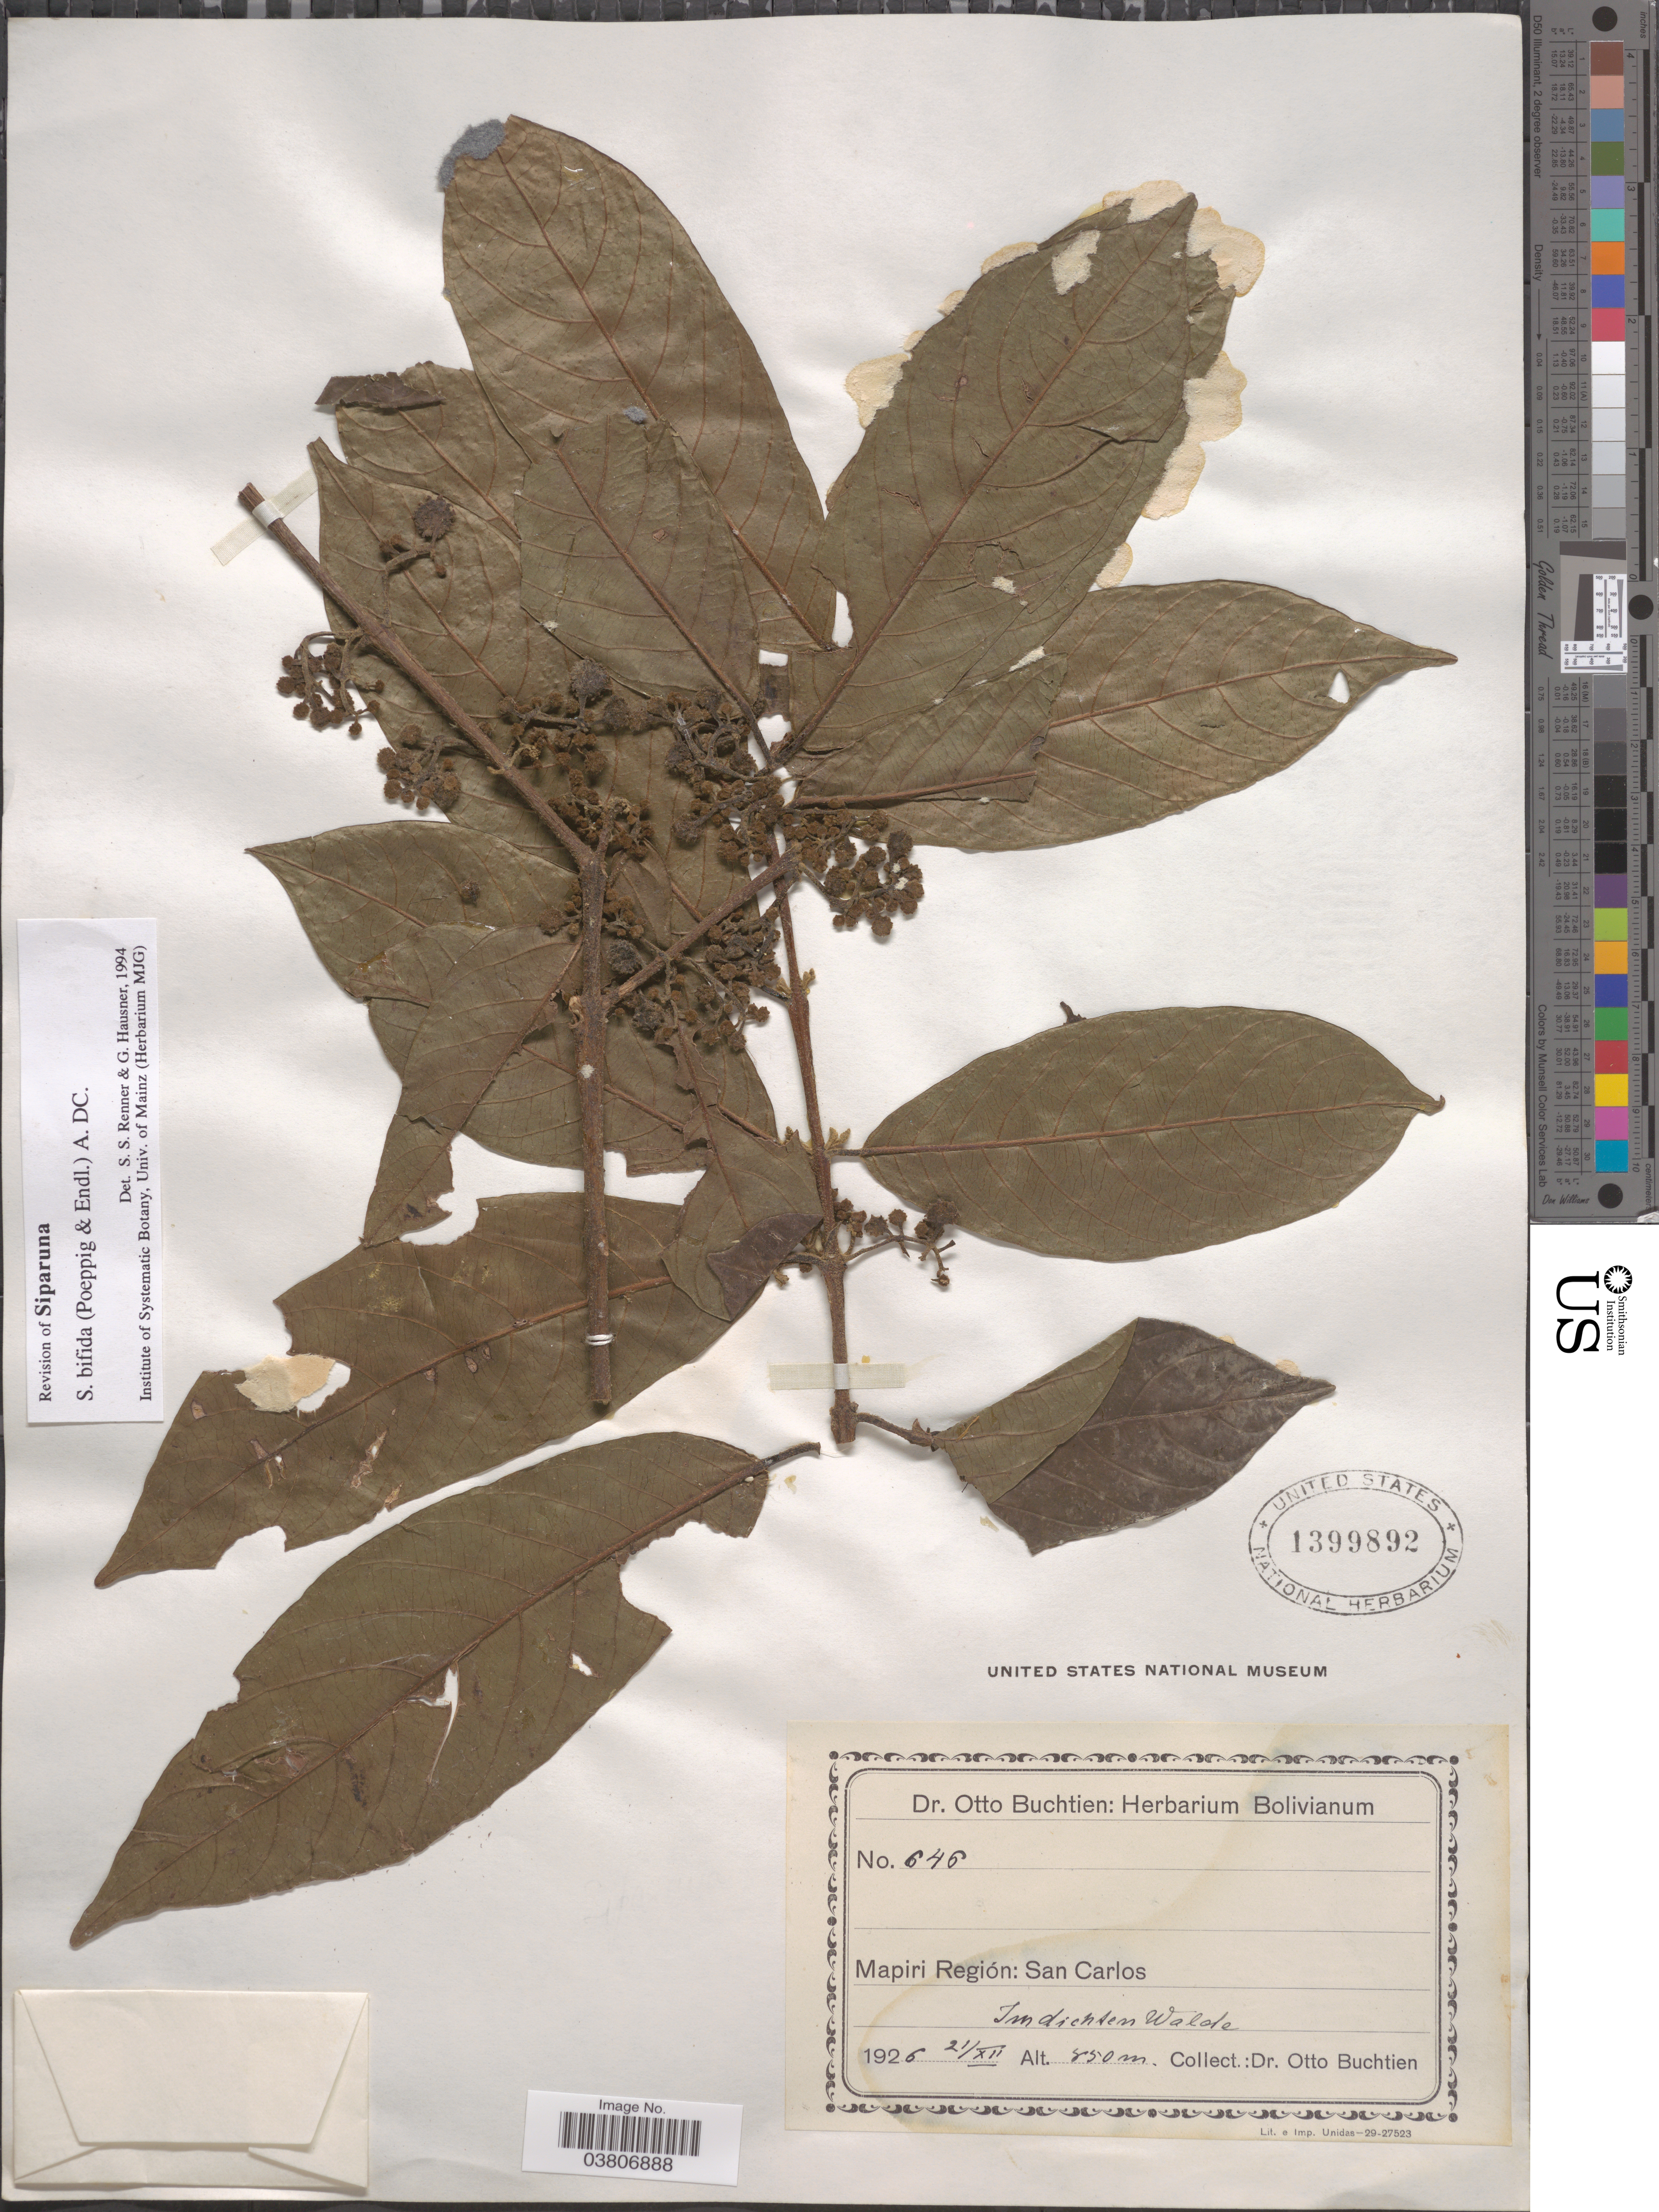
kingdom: Plantae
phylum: Tracheophyta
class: Magnoliopsida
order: Laurales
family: Siparunaceae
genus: Siparuna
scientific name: Siparuna bifida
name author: (Poepp. & Endl.) A. DC.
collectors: O. Buchtien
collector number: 646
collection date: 1926-12-21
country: Bolivia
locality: Mapiri Región: San Carlos. Im dichten Walde.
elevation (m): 850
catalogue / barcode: US 1399892